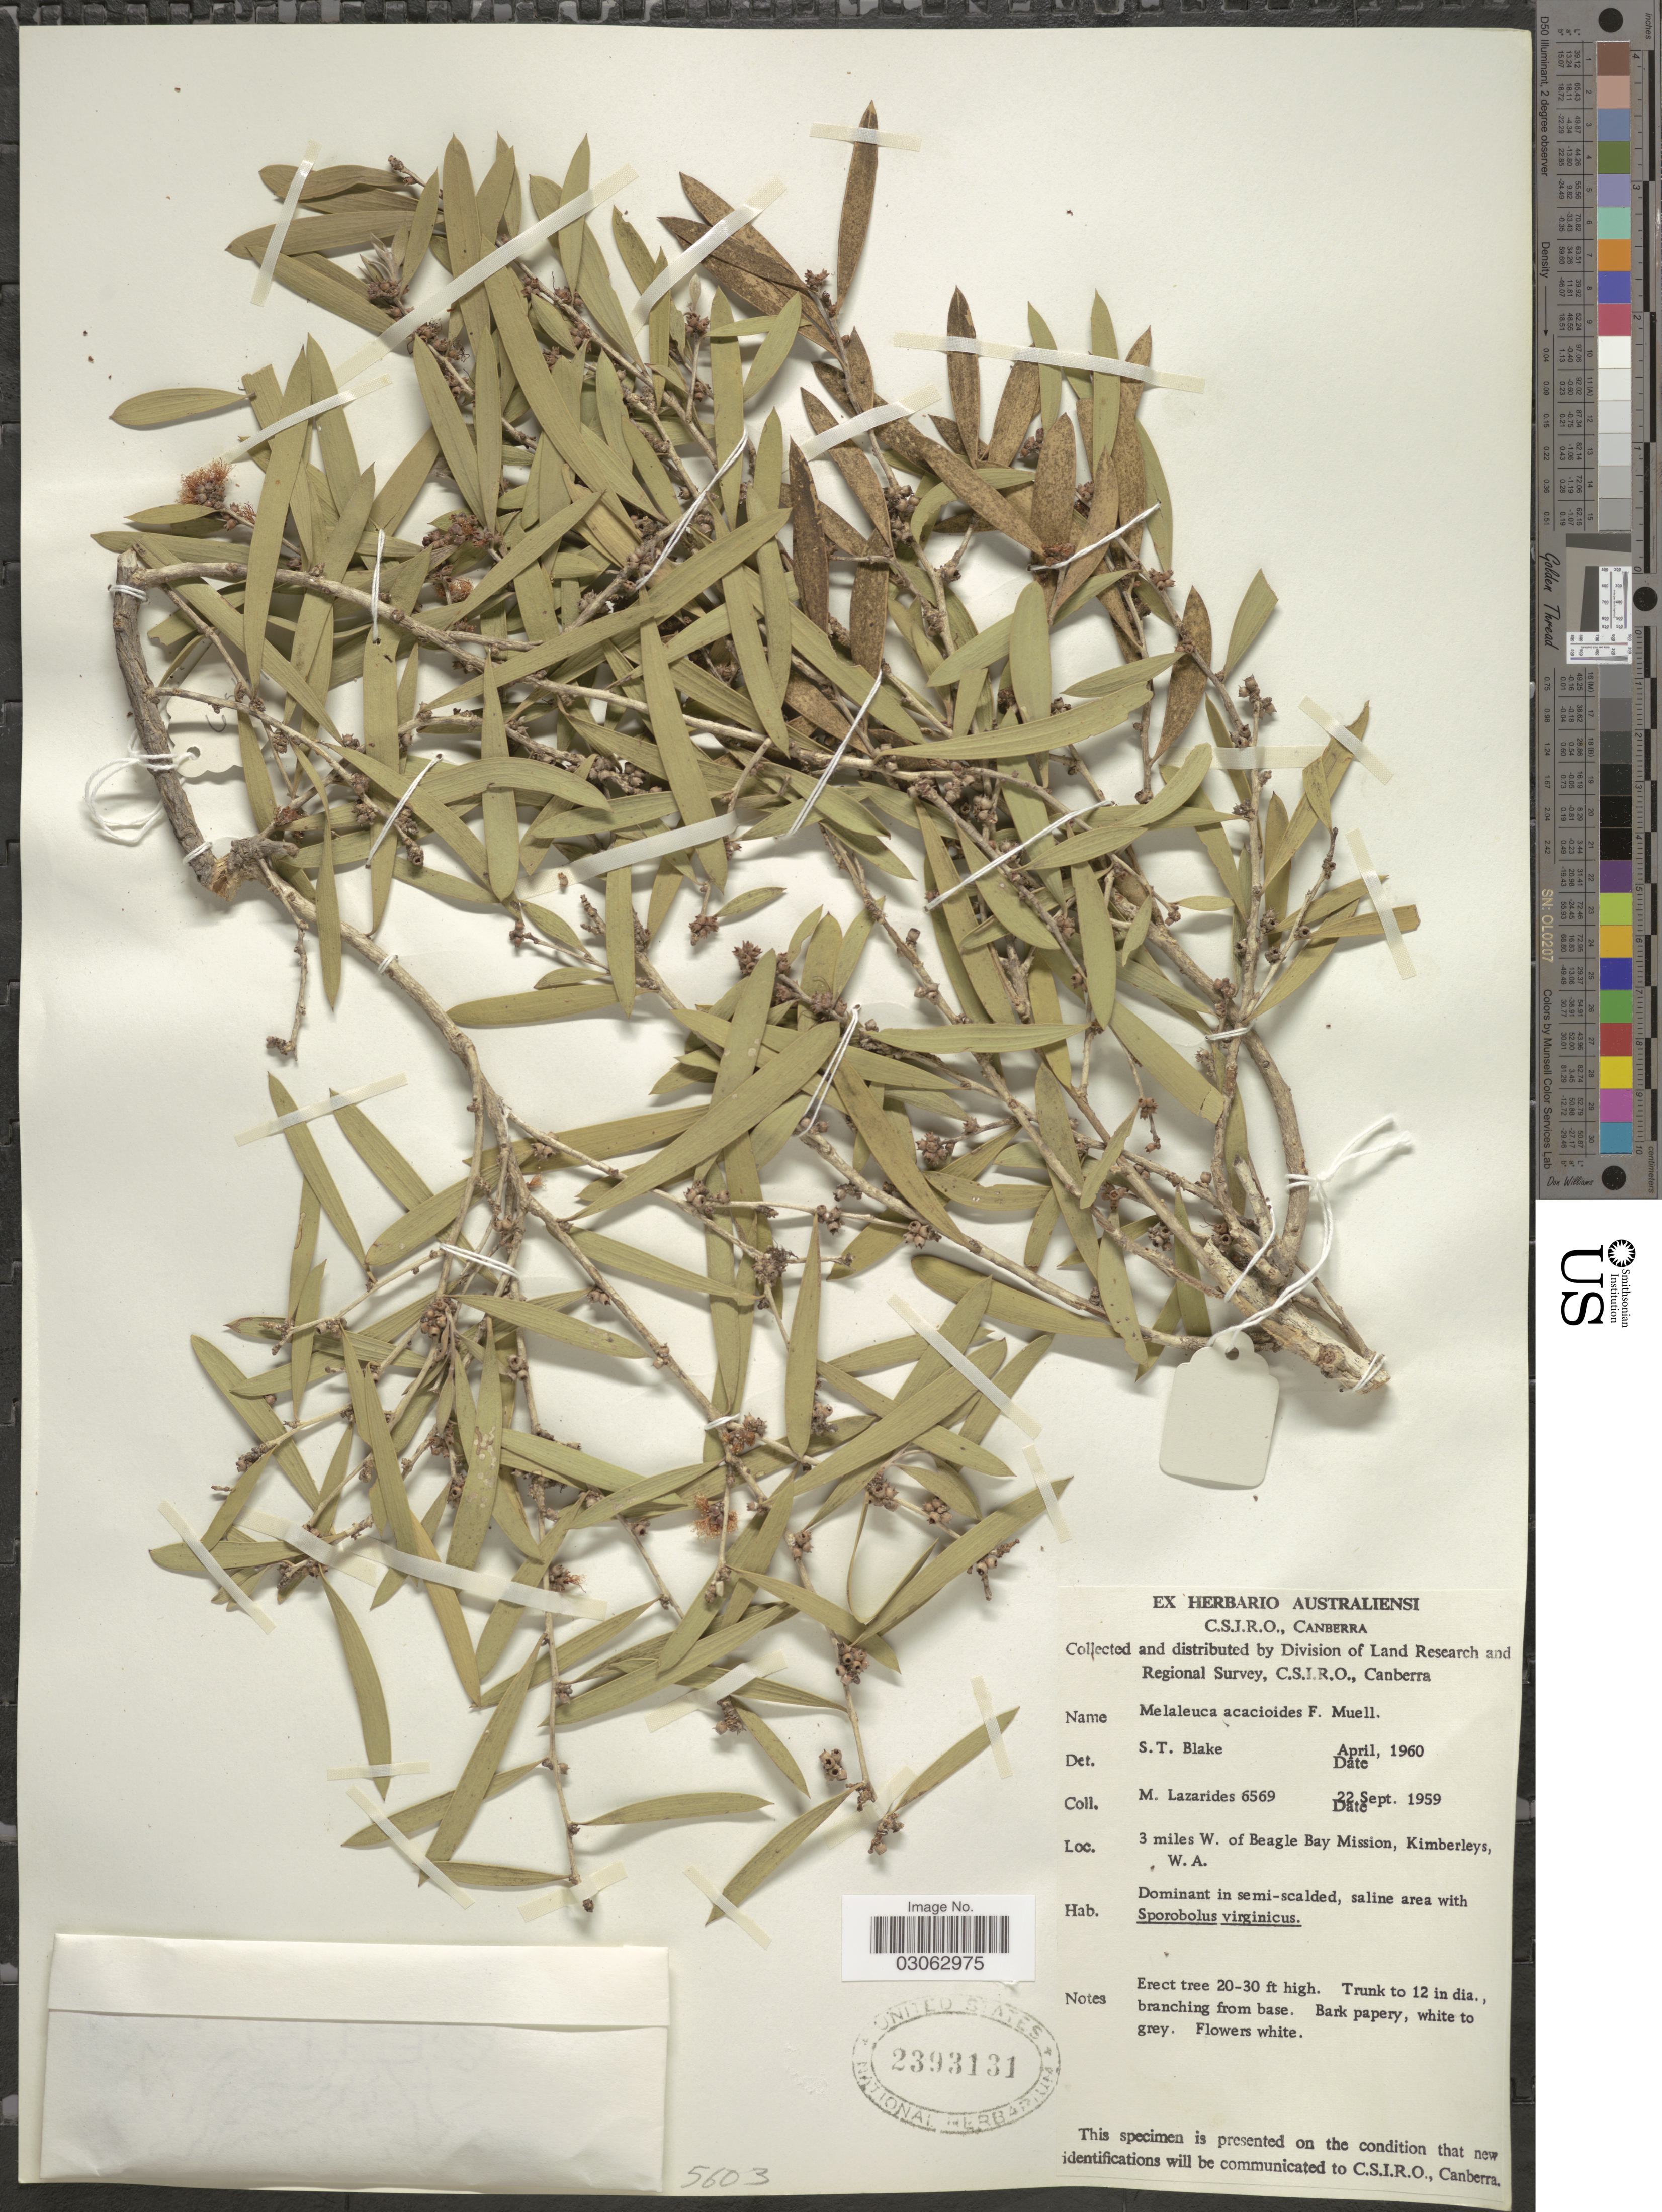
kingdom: Plantae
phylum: Tracheophyta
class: Magnoliopsida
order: Myrtales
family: Myrtaceae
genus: Melaleuca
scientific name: Melaleuca acacioides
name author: F. Muell.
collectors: M. Lazarides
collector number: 6569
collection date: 1959-09-22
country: Australia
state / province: Western Australia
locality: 3 miles W. of Beagle Bay Mission, Kimberleys.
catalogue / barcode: US 2393131